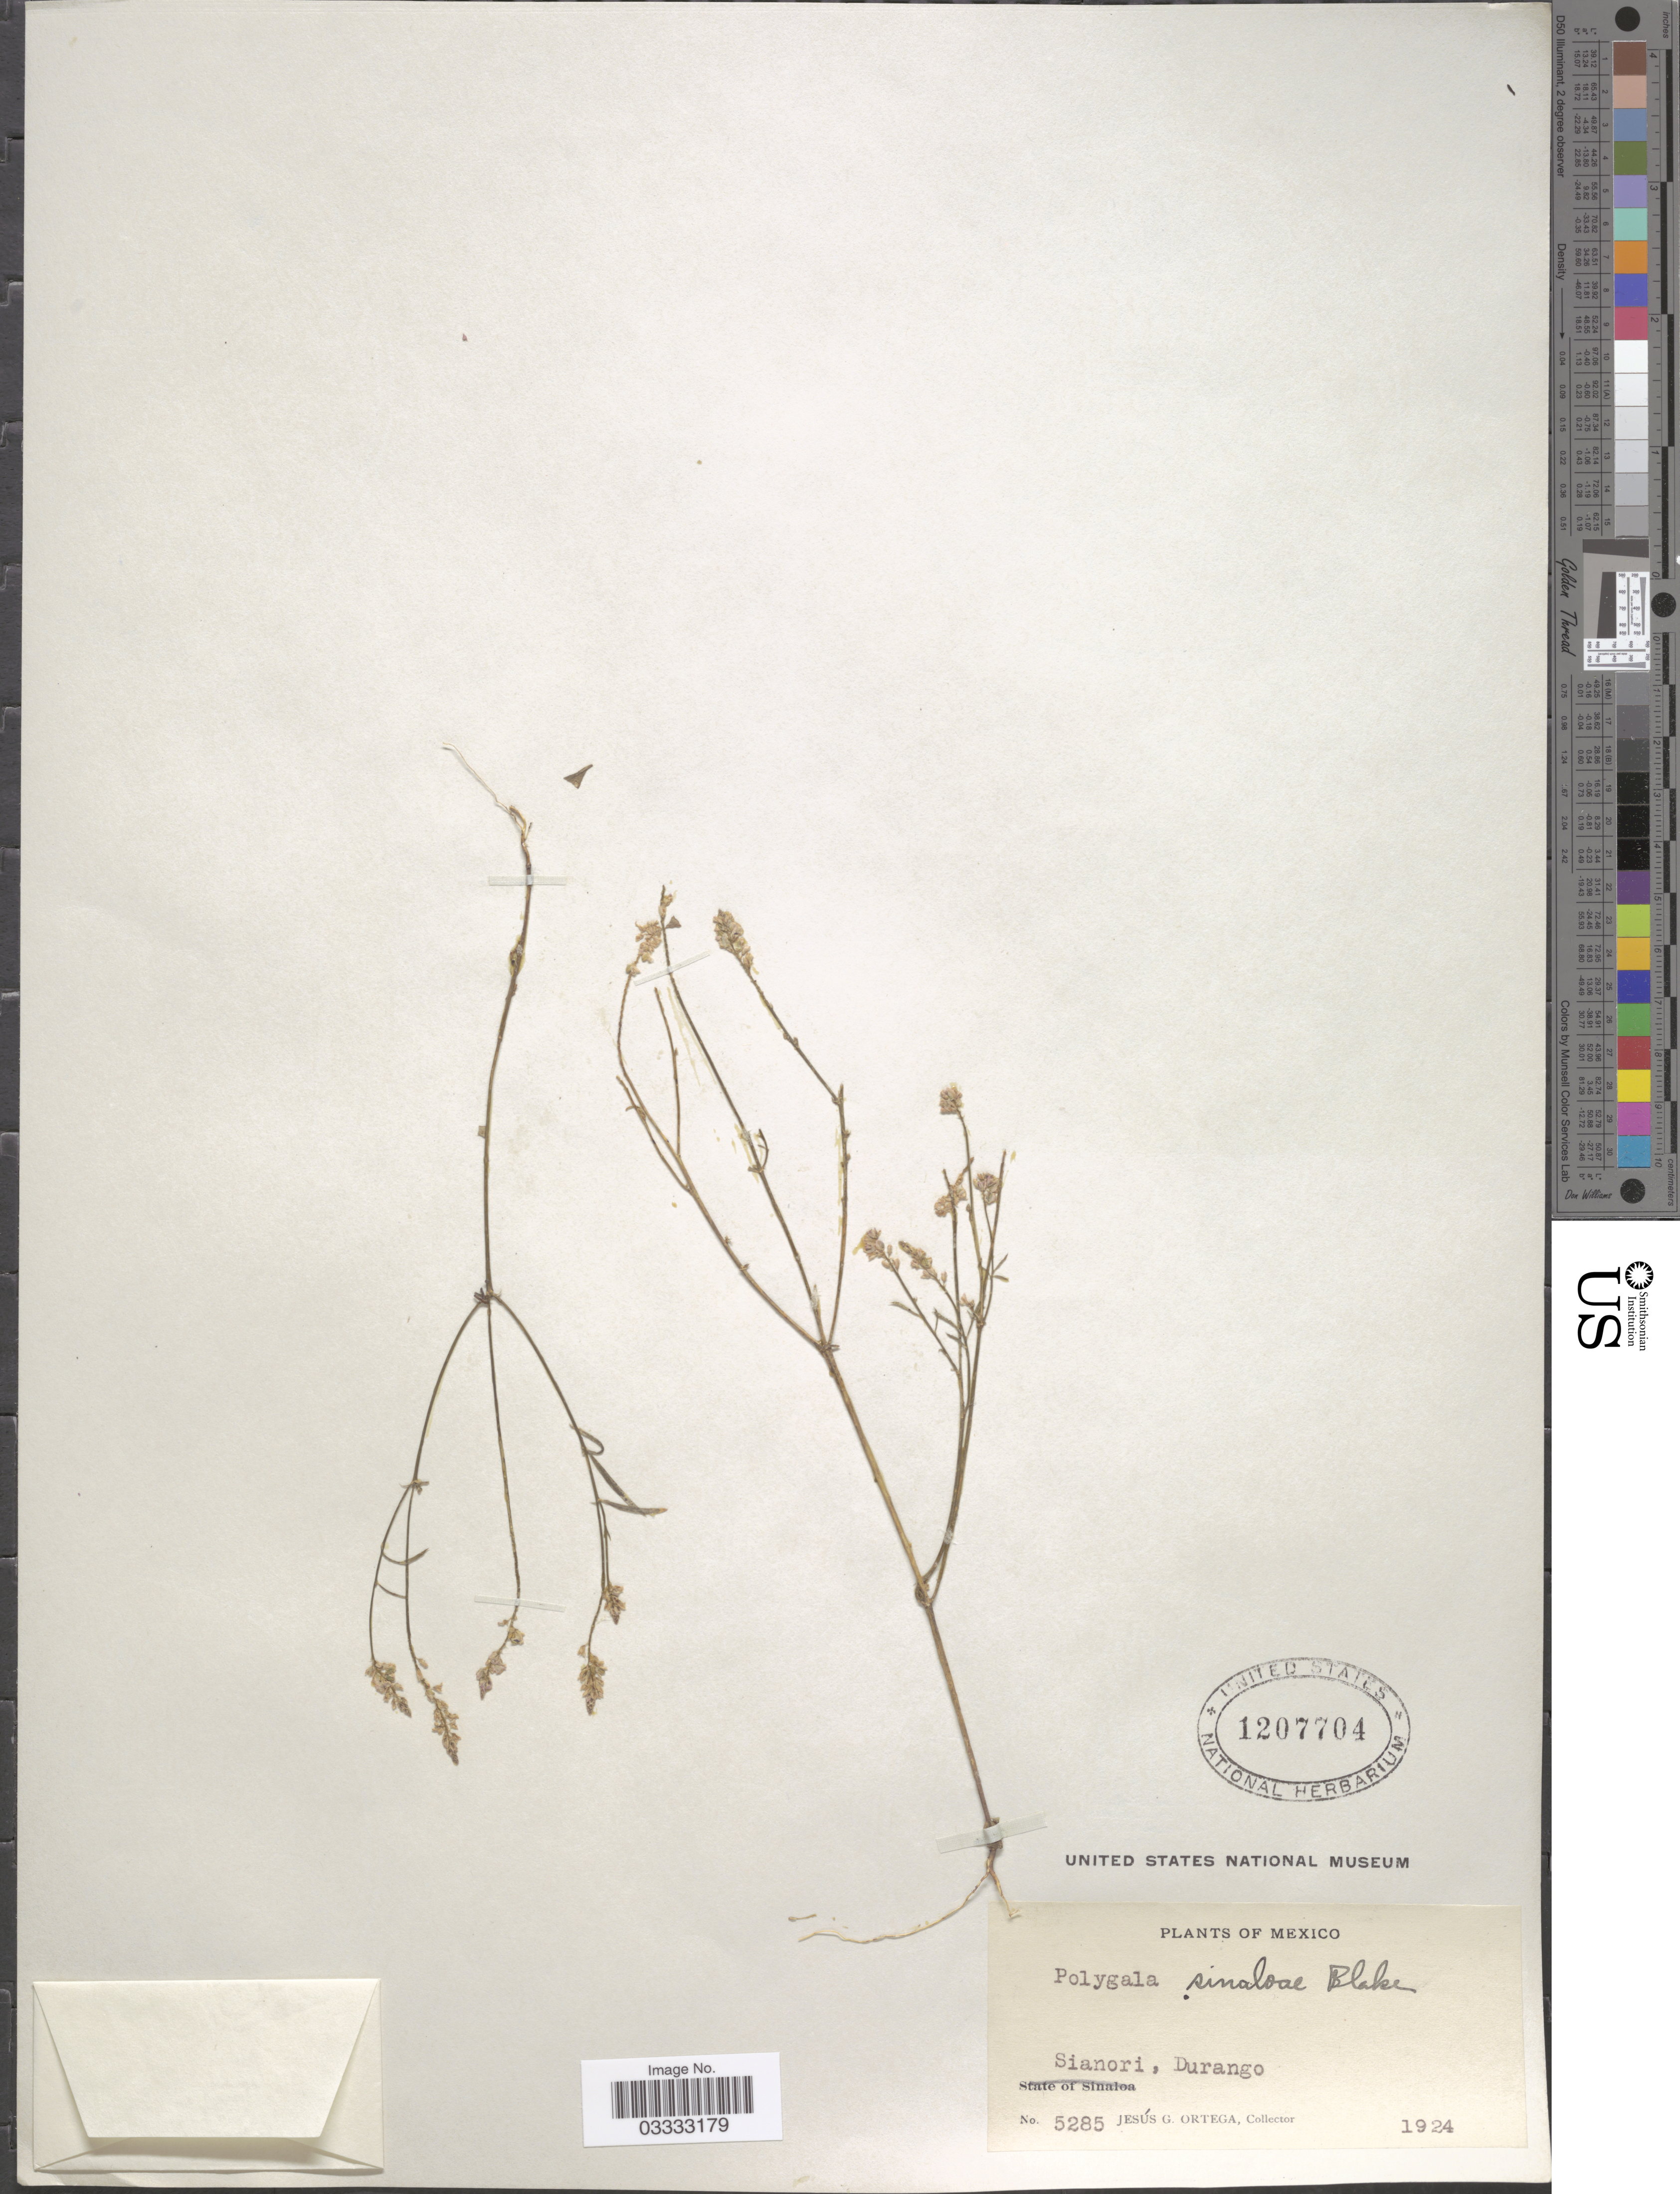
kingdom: Plantae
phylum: Tracheophyta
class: Magnoliopsida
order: Fabales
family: Polygalaceae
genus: Polygala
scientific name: Polygala sinaloae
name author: S.F. Blake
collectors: J. Ortega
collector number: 5285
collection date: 1924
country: Mexico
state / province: Durango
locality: Sianori.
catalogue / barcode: US 1207704